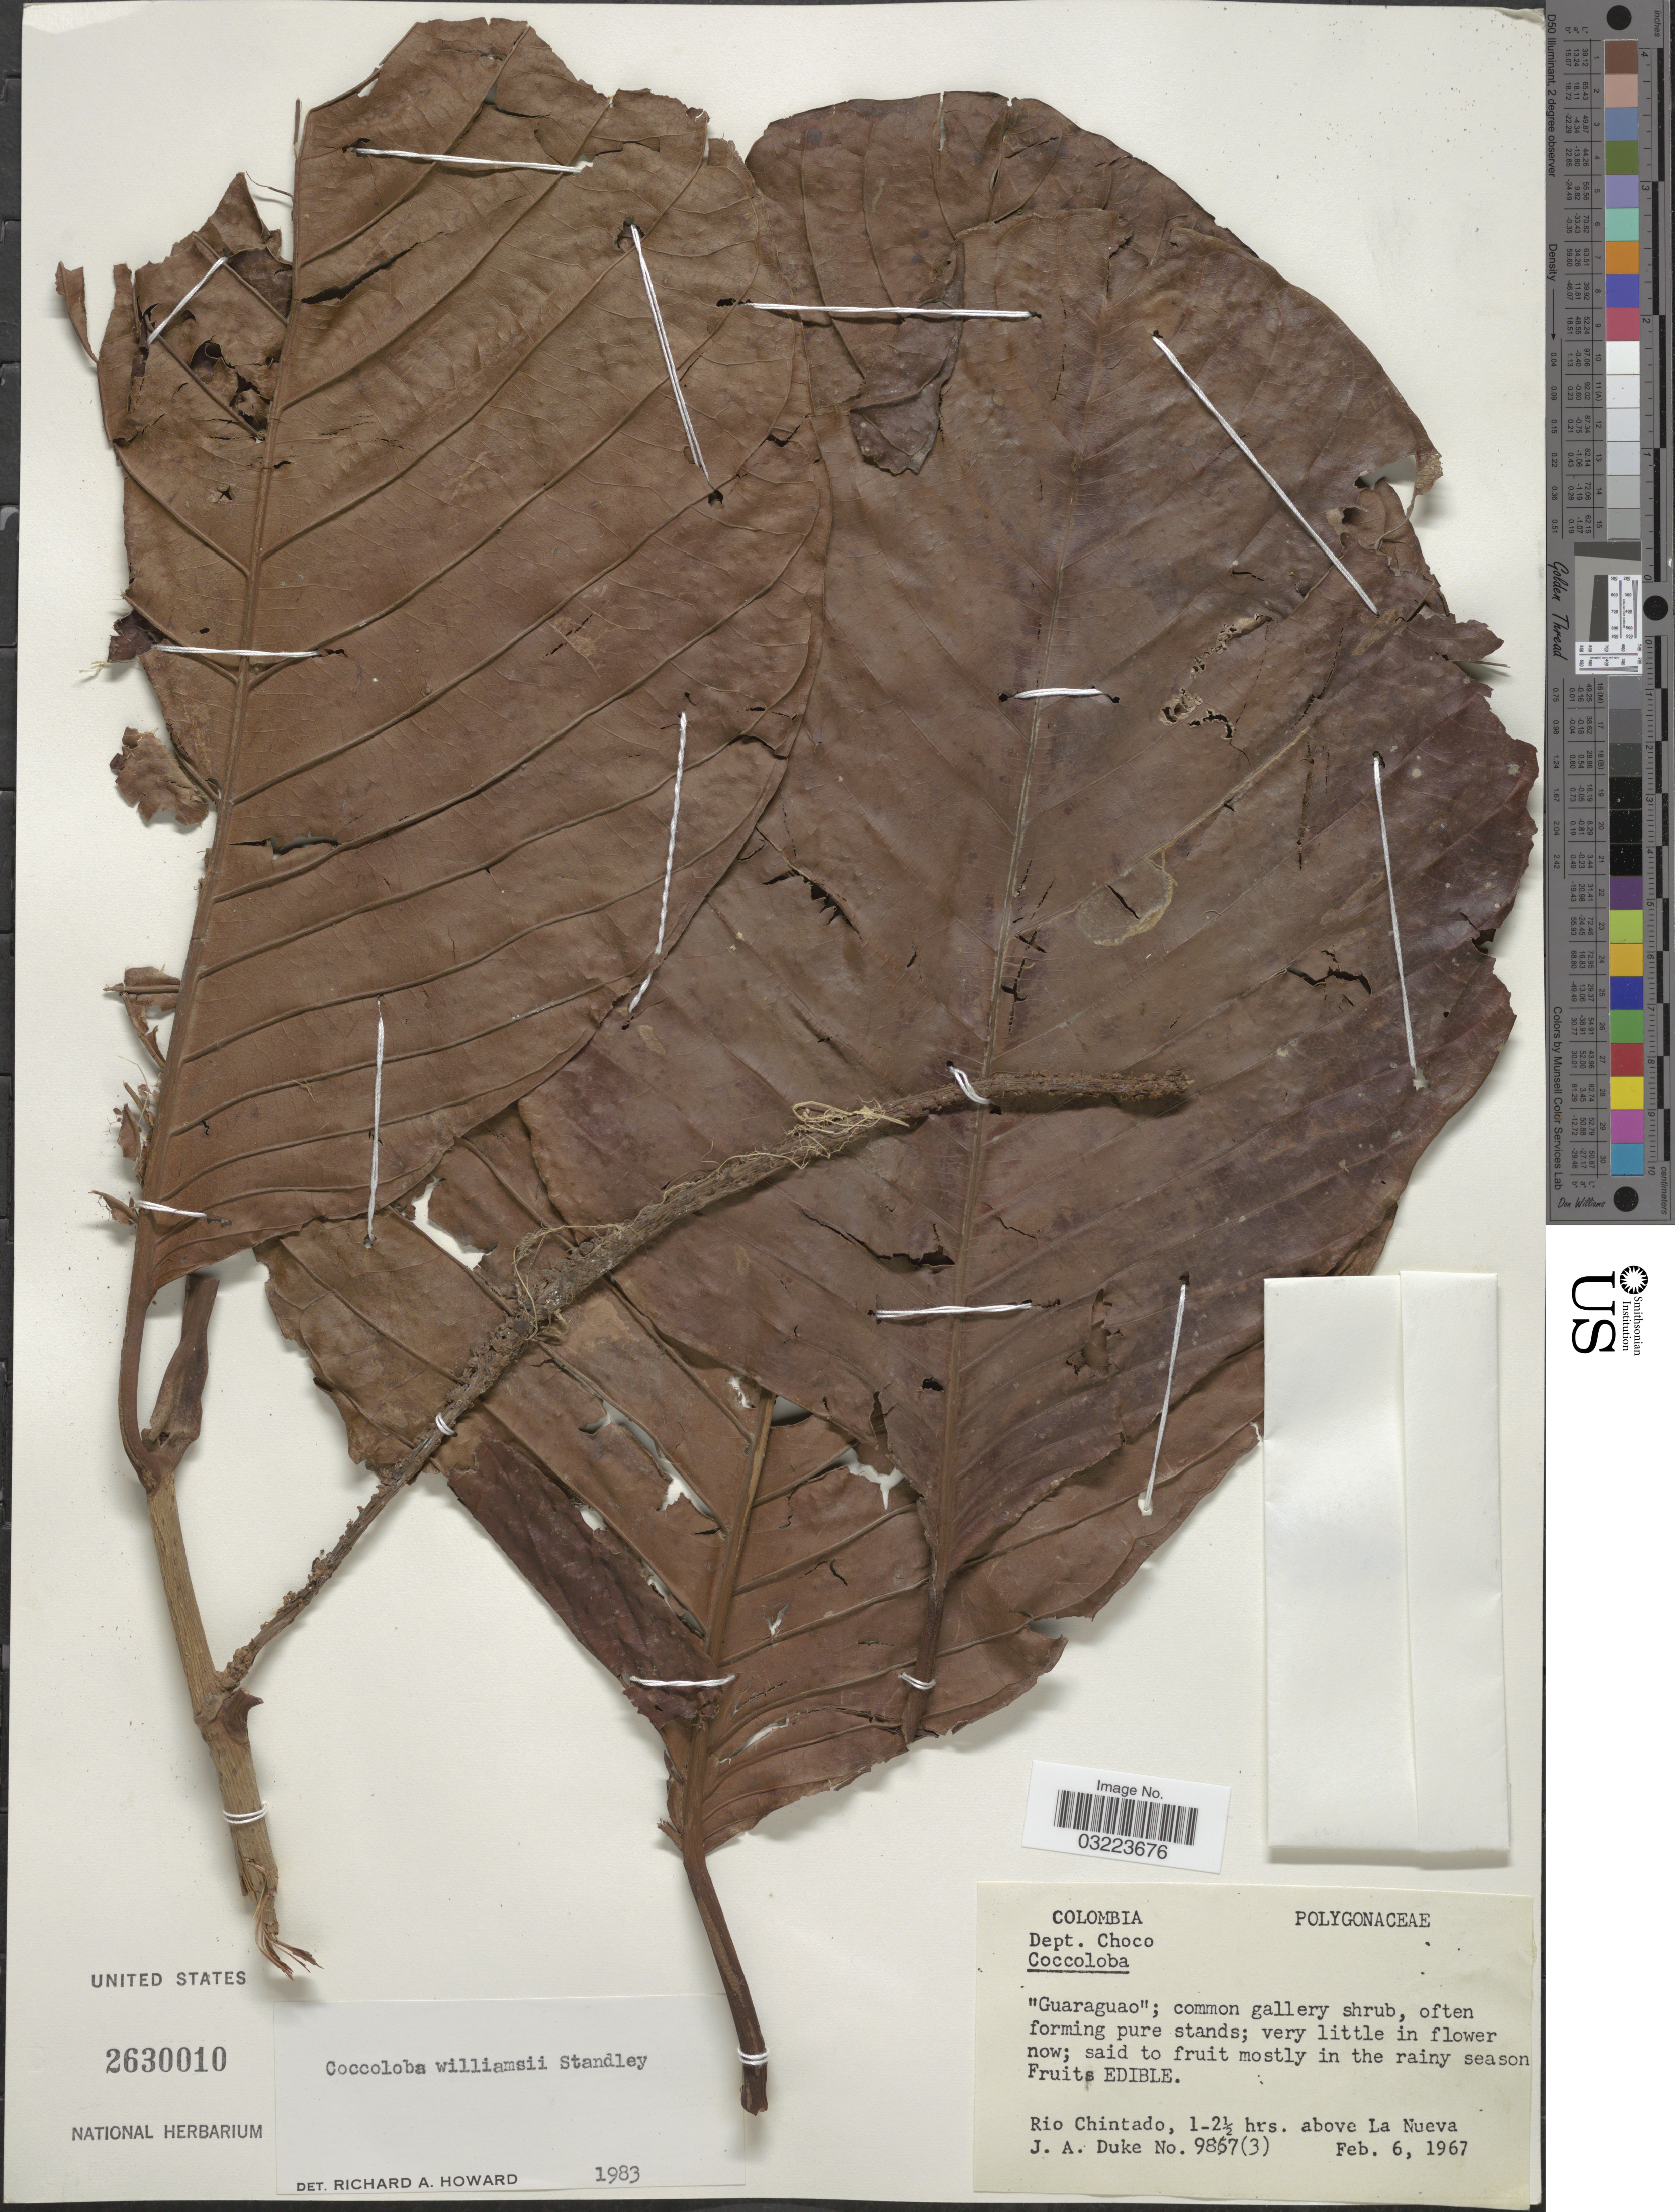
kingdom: Plantae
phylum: Tracheophyta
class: Magnoliopsida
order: Caryophyllales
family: Polygonaceae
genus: Coccoloba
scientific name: Coccoloba williamsii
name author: Standl.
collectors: J. A. Duke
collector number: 9867(3)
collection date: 1967-02-06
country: Colombia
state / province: Chocó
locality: Dept. Choco. Rio Chintado, 1-2½ hrs. above La Nueva.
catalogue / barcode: US 2630010